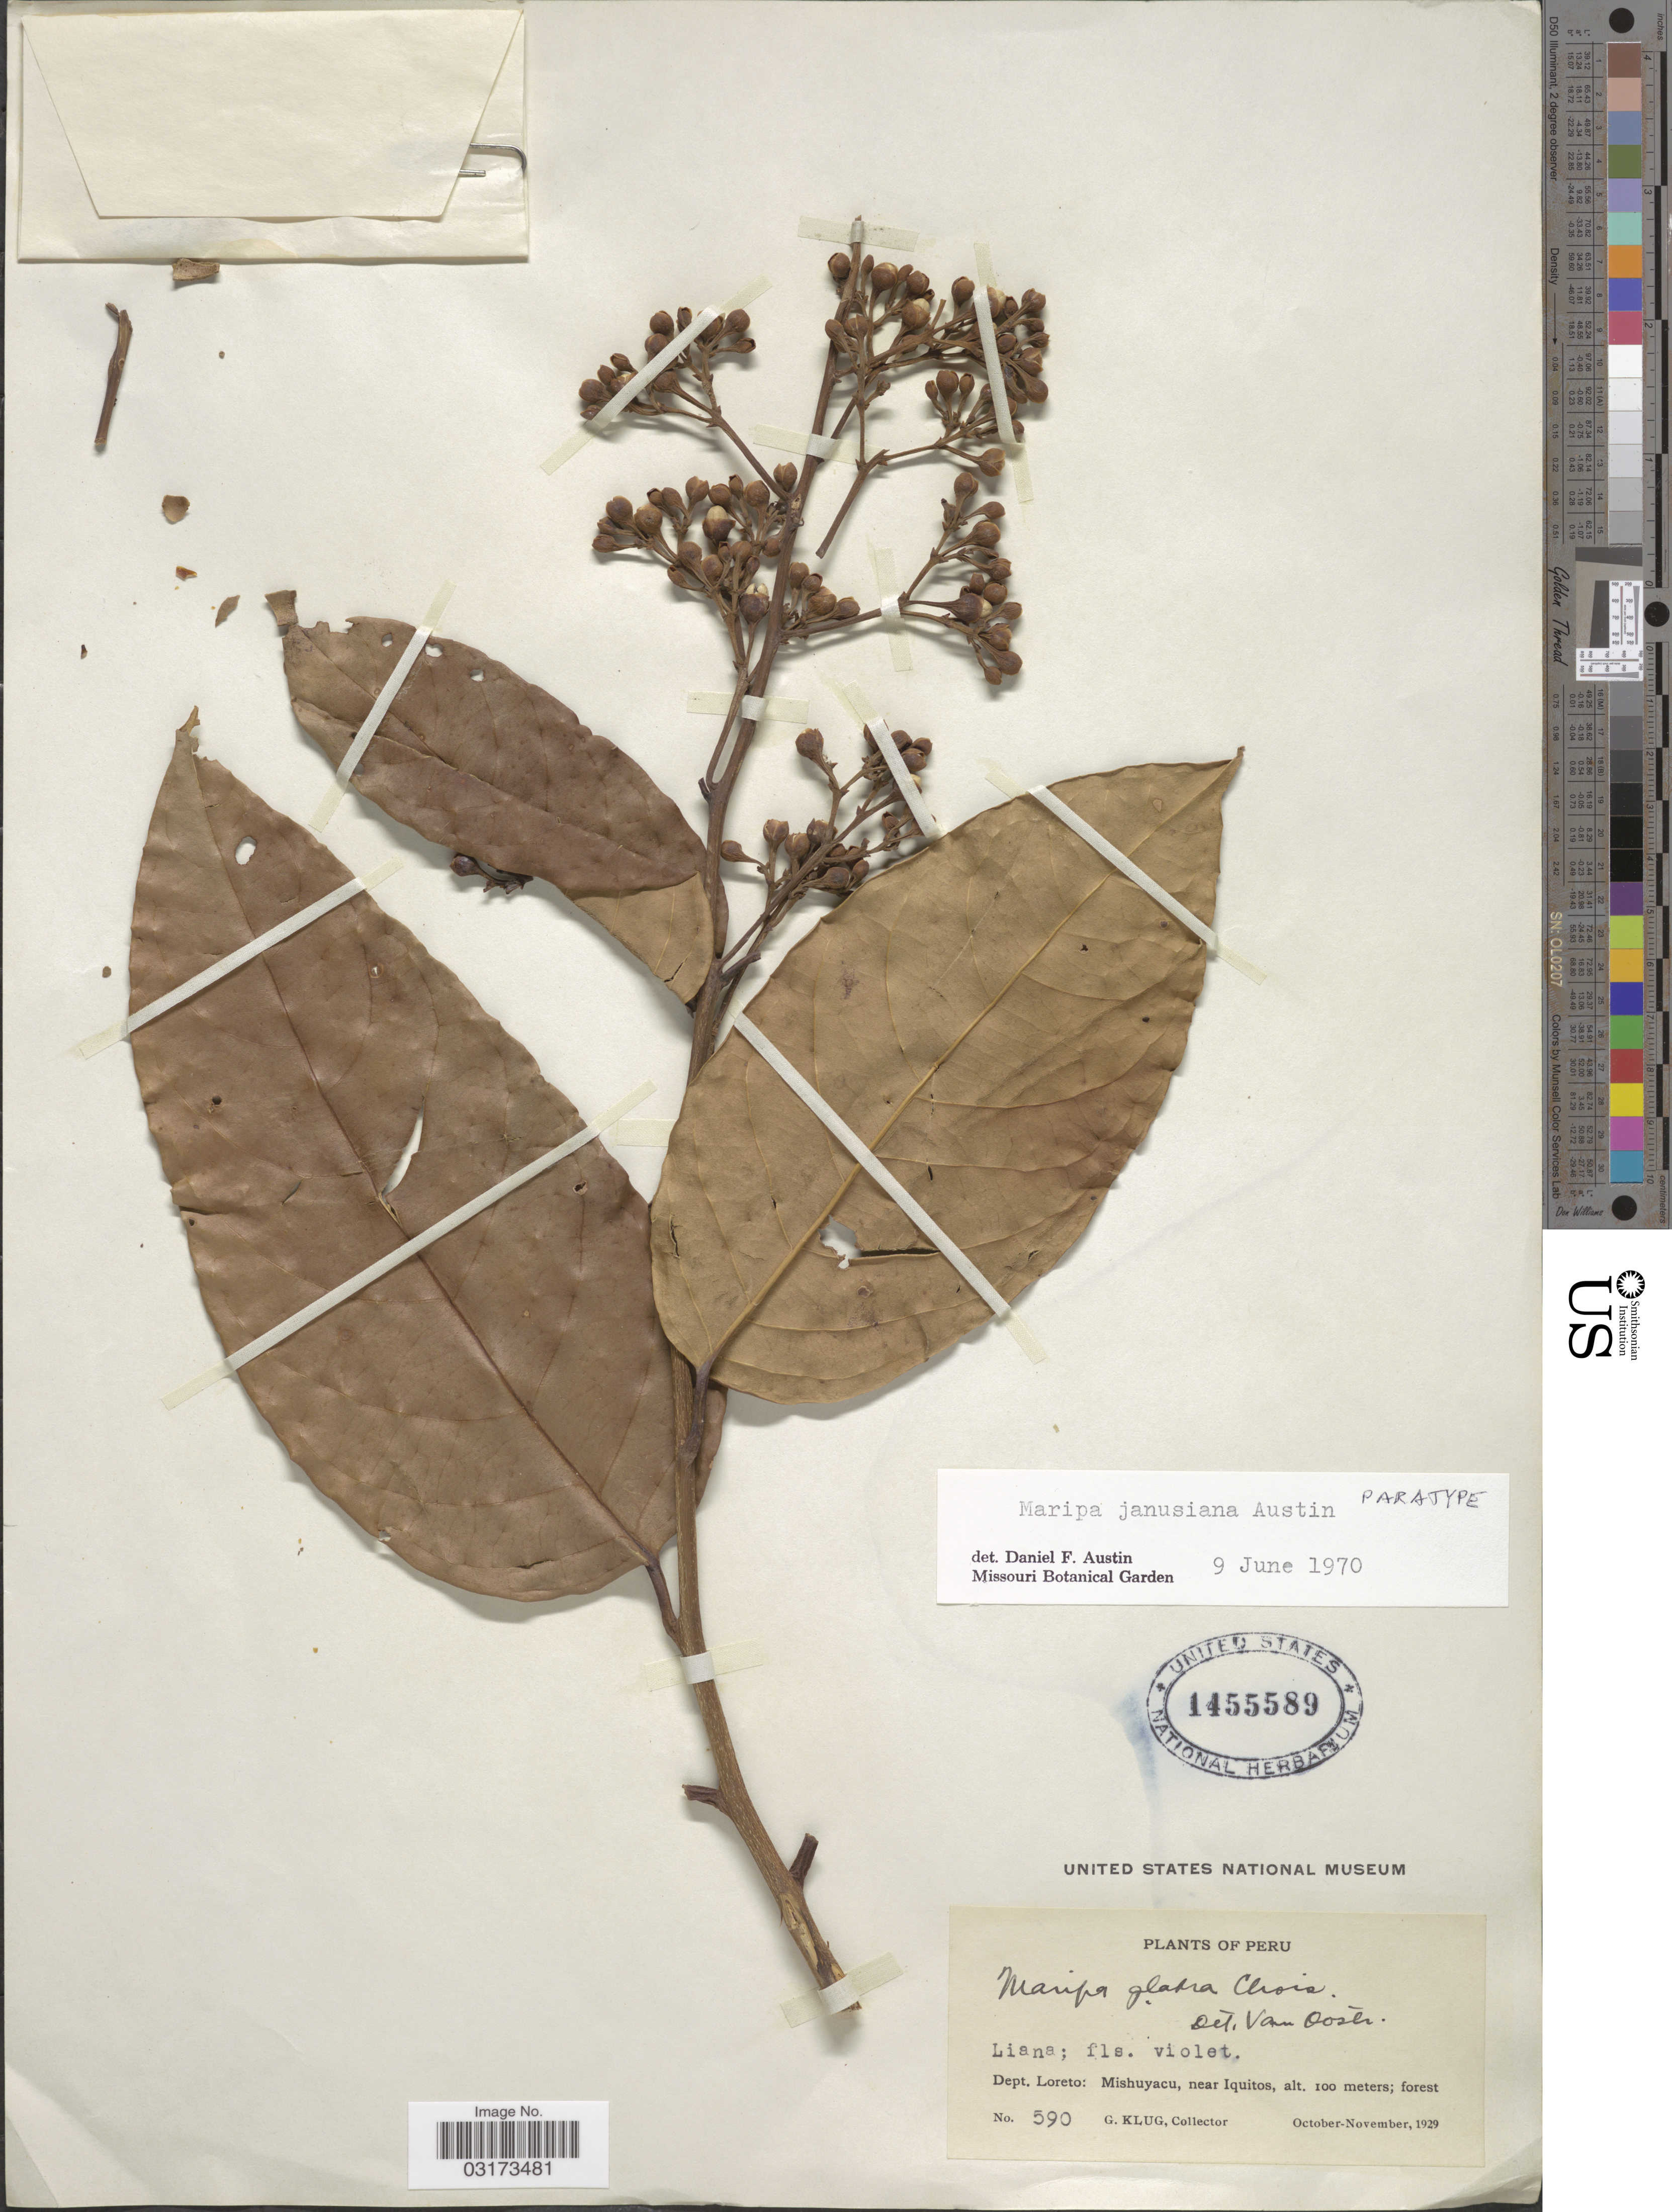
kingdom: Plantae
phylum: Tracheophyta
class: Magnoliopsida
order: Solanales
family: Convolvulaceae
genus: Maripa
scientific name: Maripa janusiana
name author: D.F. Austin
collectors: G. Klug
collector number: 590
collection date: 1929-10/1929-11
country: Peru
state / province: Loreto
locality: Dept. Loreto: Mishuyacu, near Iquitos.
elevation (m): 100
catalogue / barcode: US 1455589